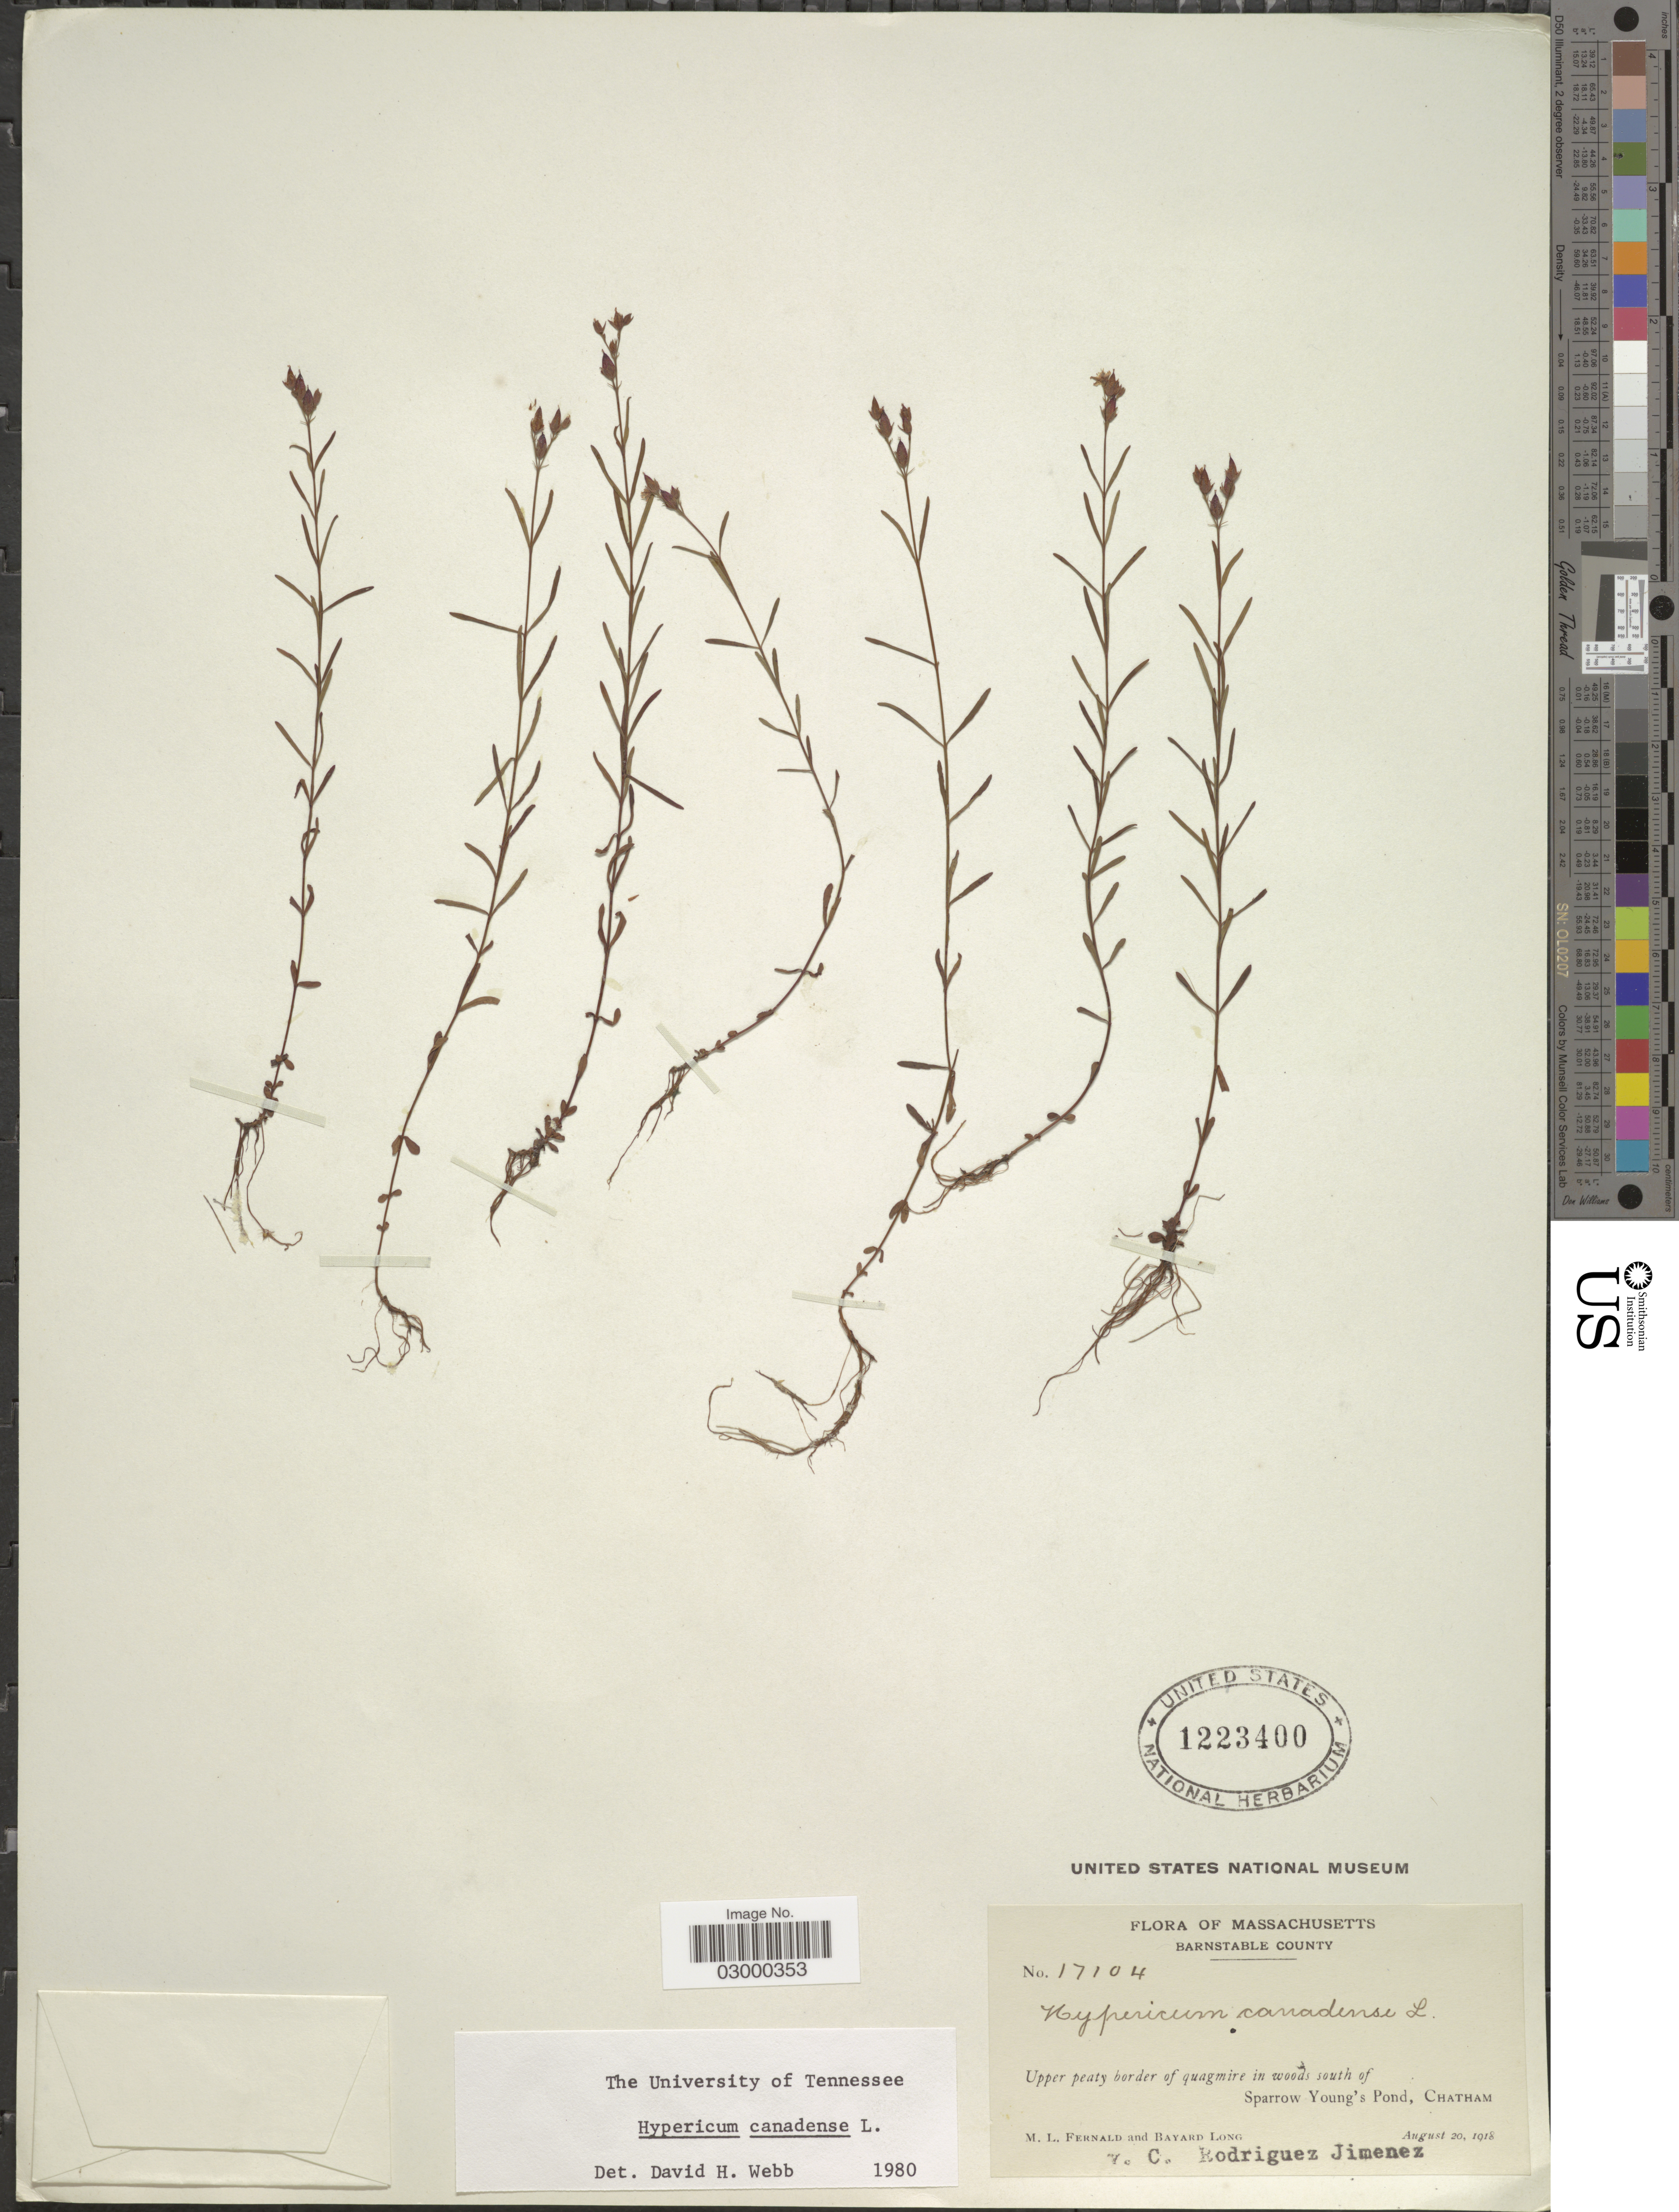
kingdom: Plantae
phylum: Tracheophyta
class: Magnoliopsida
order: Malpighiales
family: Hypericaceae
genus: Hypericum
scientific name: Hypericum canadense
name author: L.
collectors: M. L. Fernald, B. Long & v. C. Rodríguez Jiménez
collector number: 17104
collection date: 1918-08-20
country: United States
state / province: Massachusetts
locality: Barnstable County, Upper peaty border of quagmire in woods south of Sparrow Young's Pond, Chatham.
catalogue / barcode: US 1223400